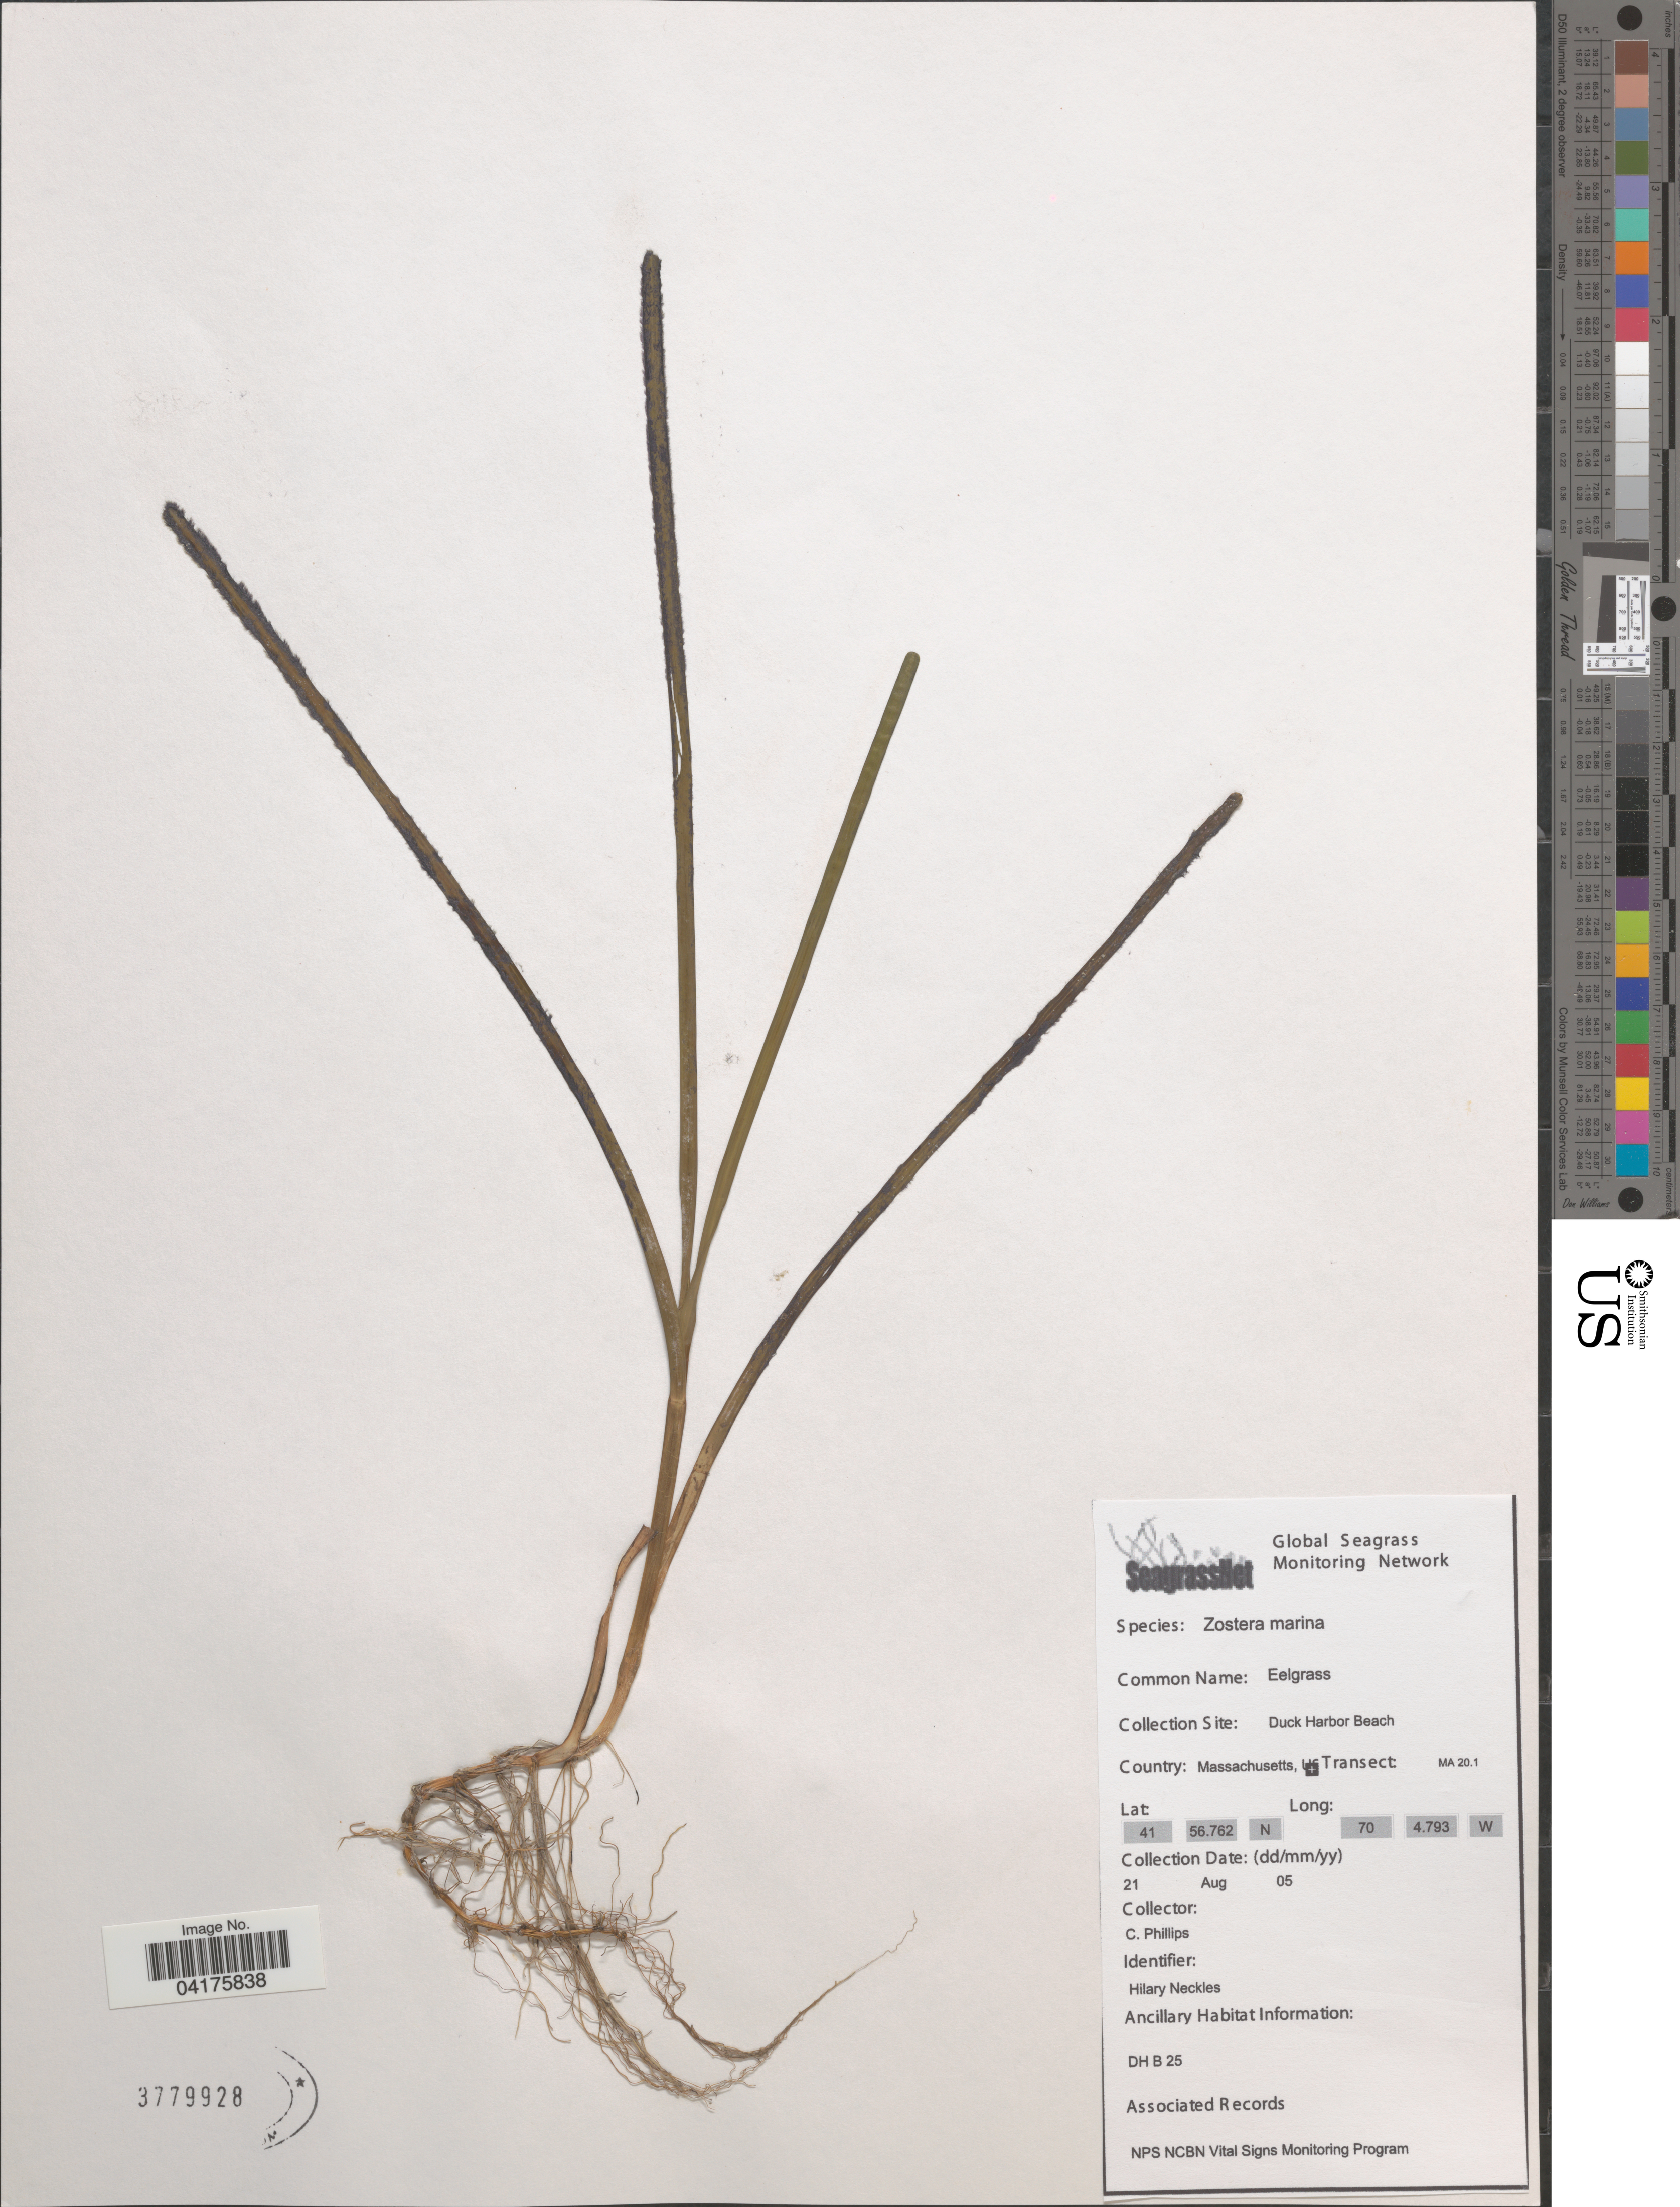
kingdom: Plantae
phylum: Tracheophyta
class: Liliopsida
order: Alismatales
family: Zosteraceae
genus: Zostera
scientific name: Zostera marina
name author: L.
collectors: C. Phillips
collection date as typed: Transcribed d/m/y: 21/8/5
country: United States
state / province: Massachusetts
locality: Duck Harbor Beach.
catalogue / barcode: US 3779928